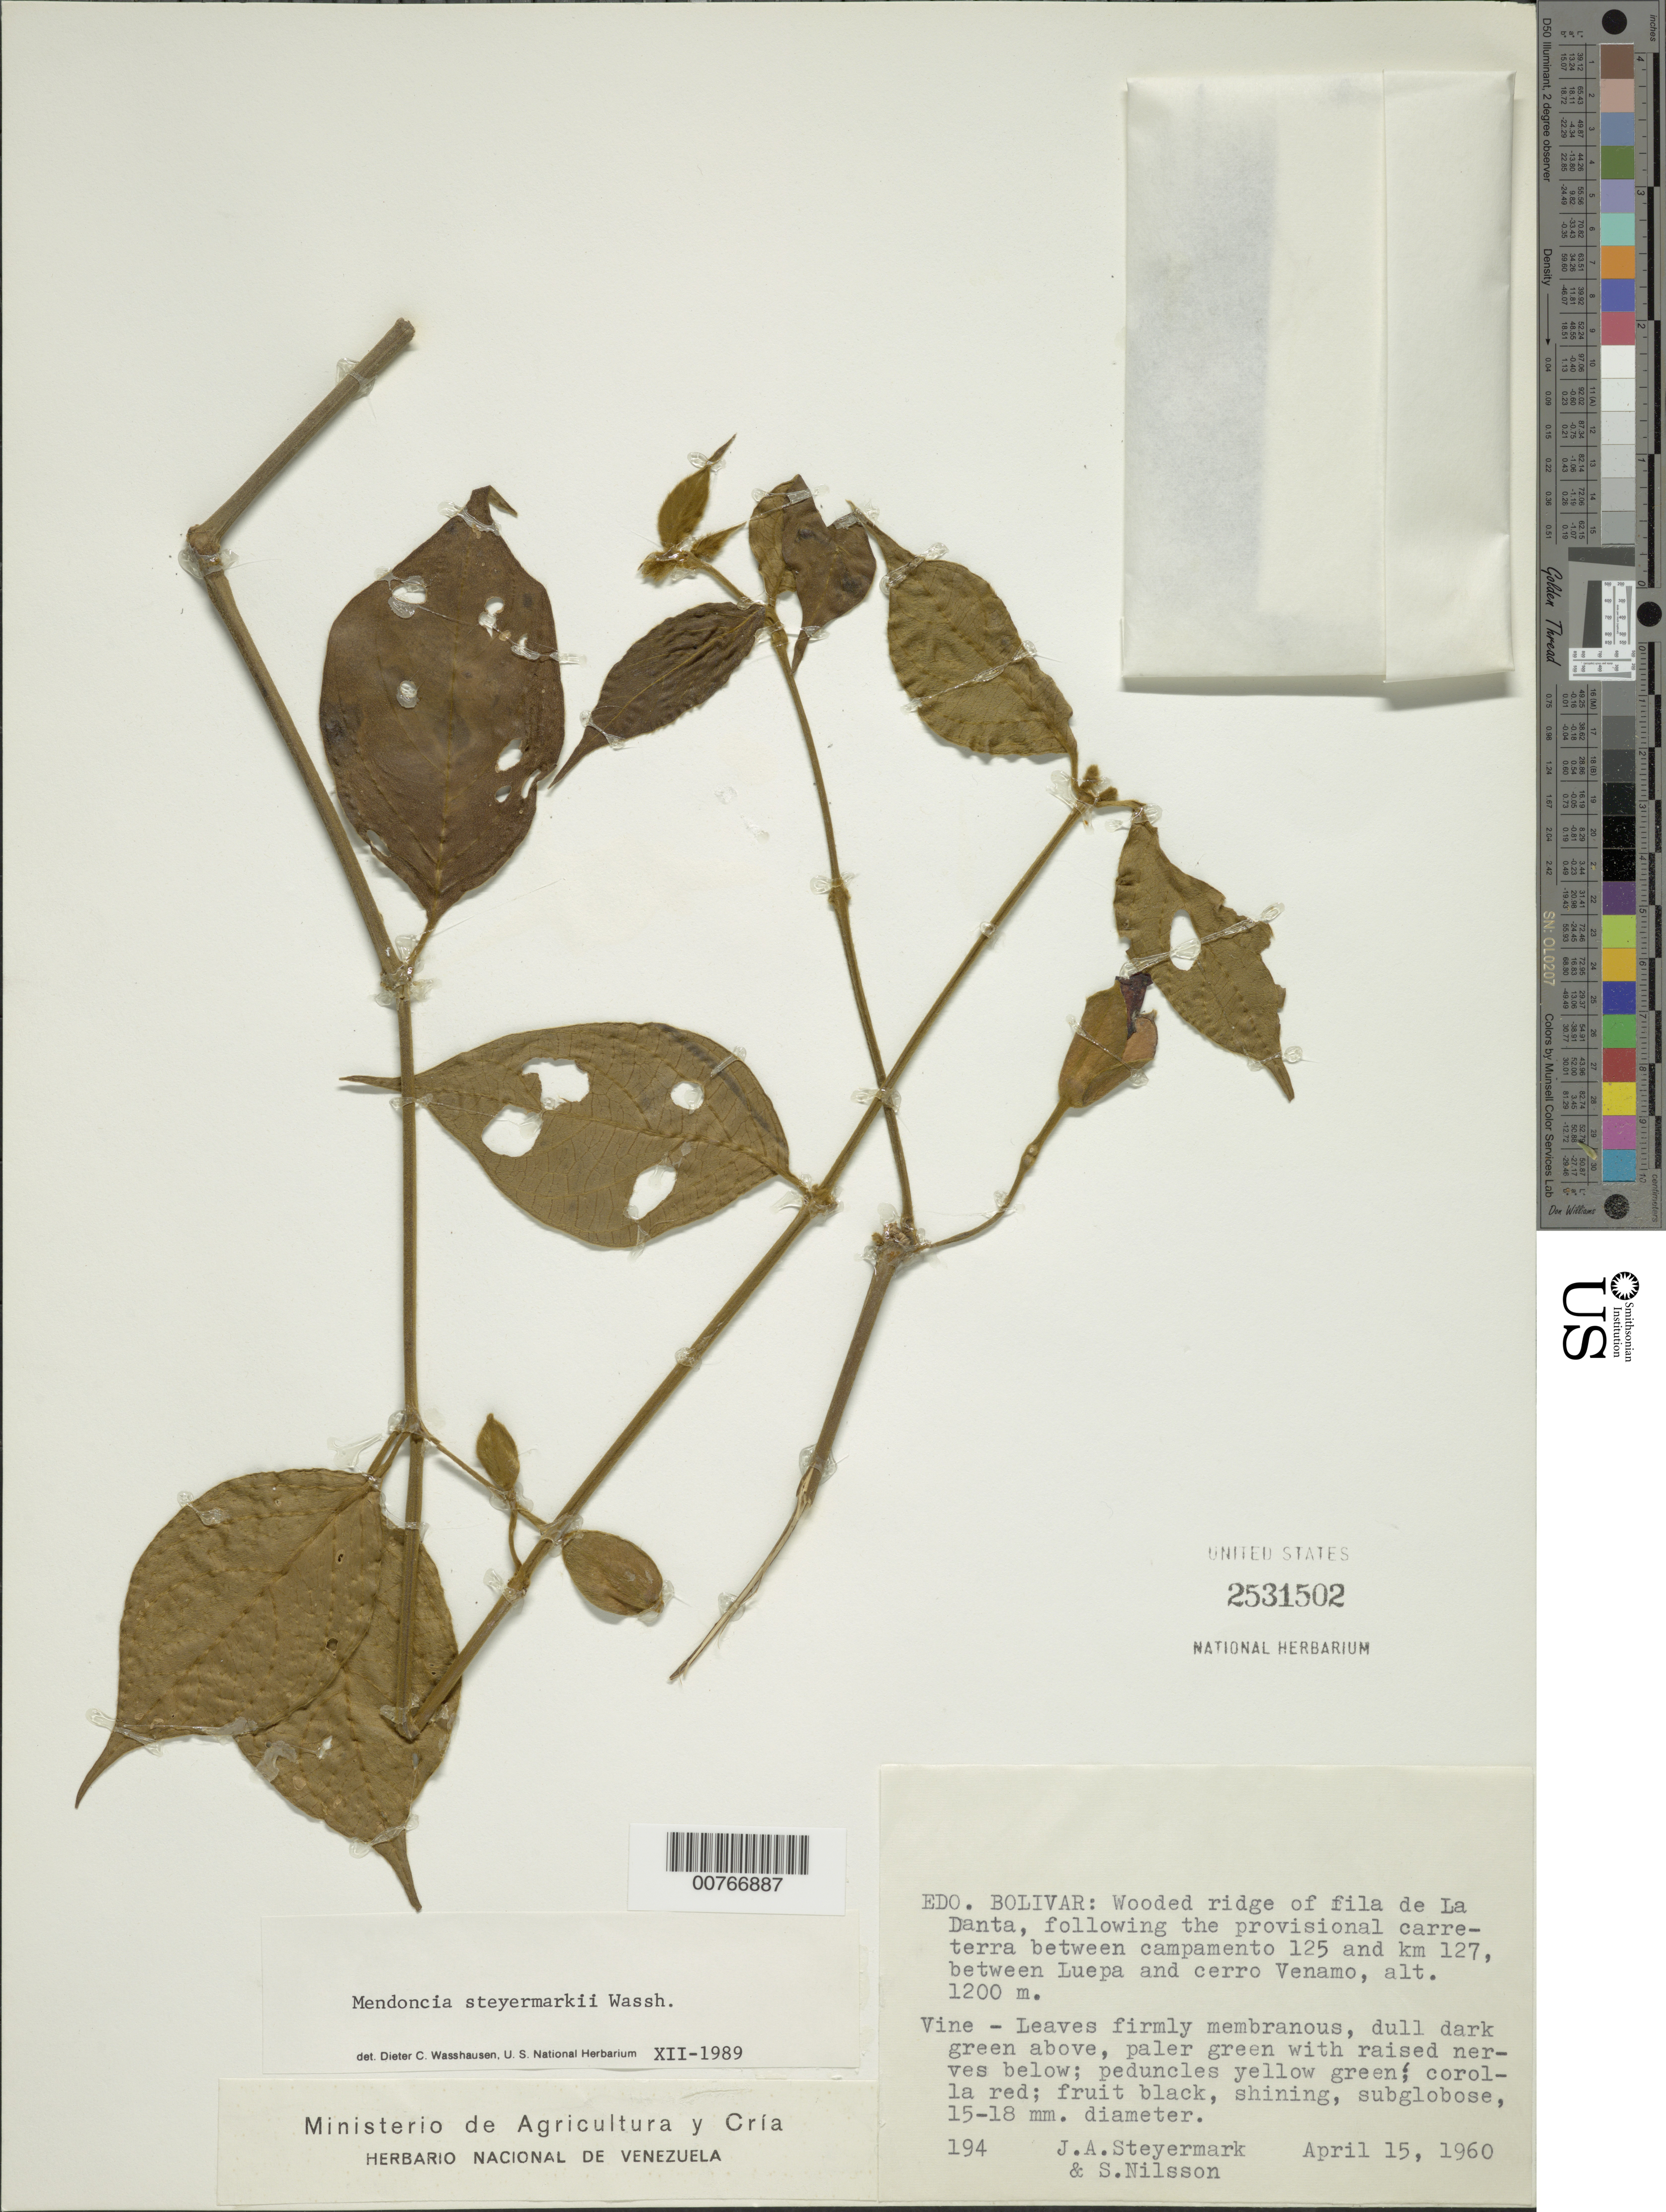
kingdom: Plantae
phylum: Tracheophyta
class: Magnoliopsida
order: Lamiales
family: Acanthaceae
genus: Mendoncia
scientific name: Mendoncia steyermarkii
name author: Wassh.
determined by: Wasshausen, Dieter C., (BOT), Smithsonian Institution - National Museum of Natural History (UNITED STATES)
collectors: J. Steyermark & S. Nilsson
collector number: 60 194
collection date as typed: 15-Apr-60 to 17-Apr-60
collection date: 1960-04-15/1960-04-17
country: Venezuela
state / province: Bolívar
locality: Fila La Danta, following the provisional carretera between campamento 125 and km 127, between Luepa and cerro Venamo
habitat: Wooded ridge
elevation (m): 1200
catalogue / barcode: US 2531502